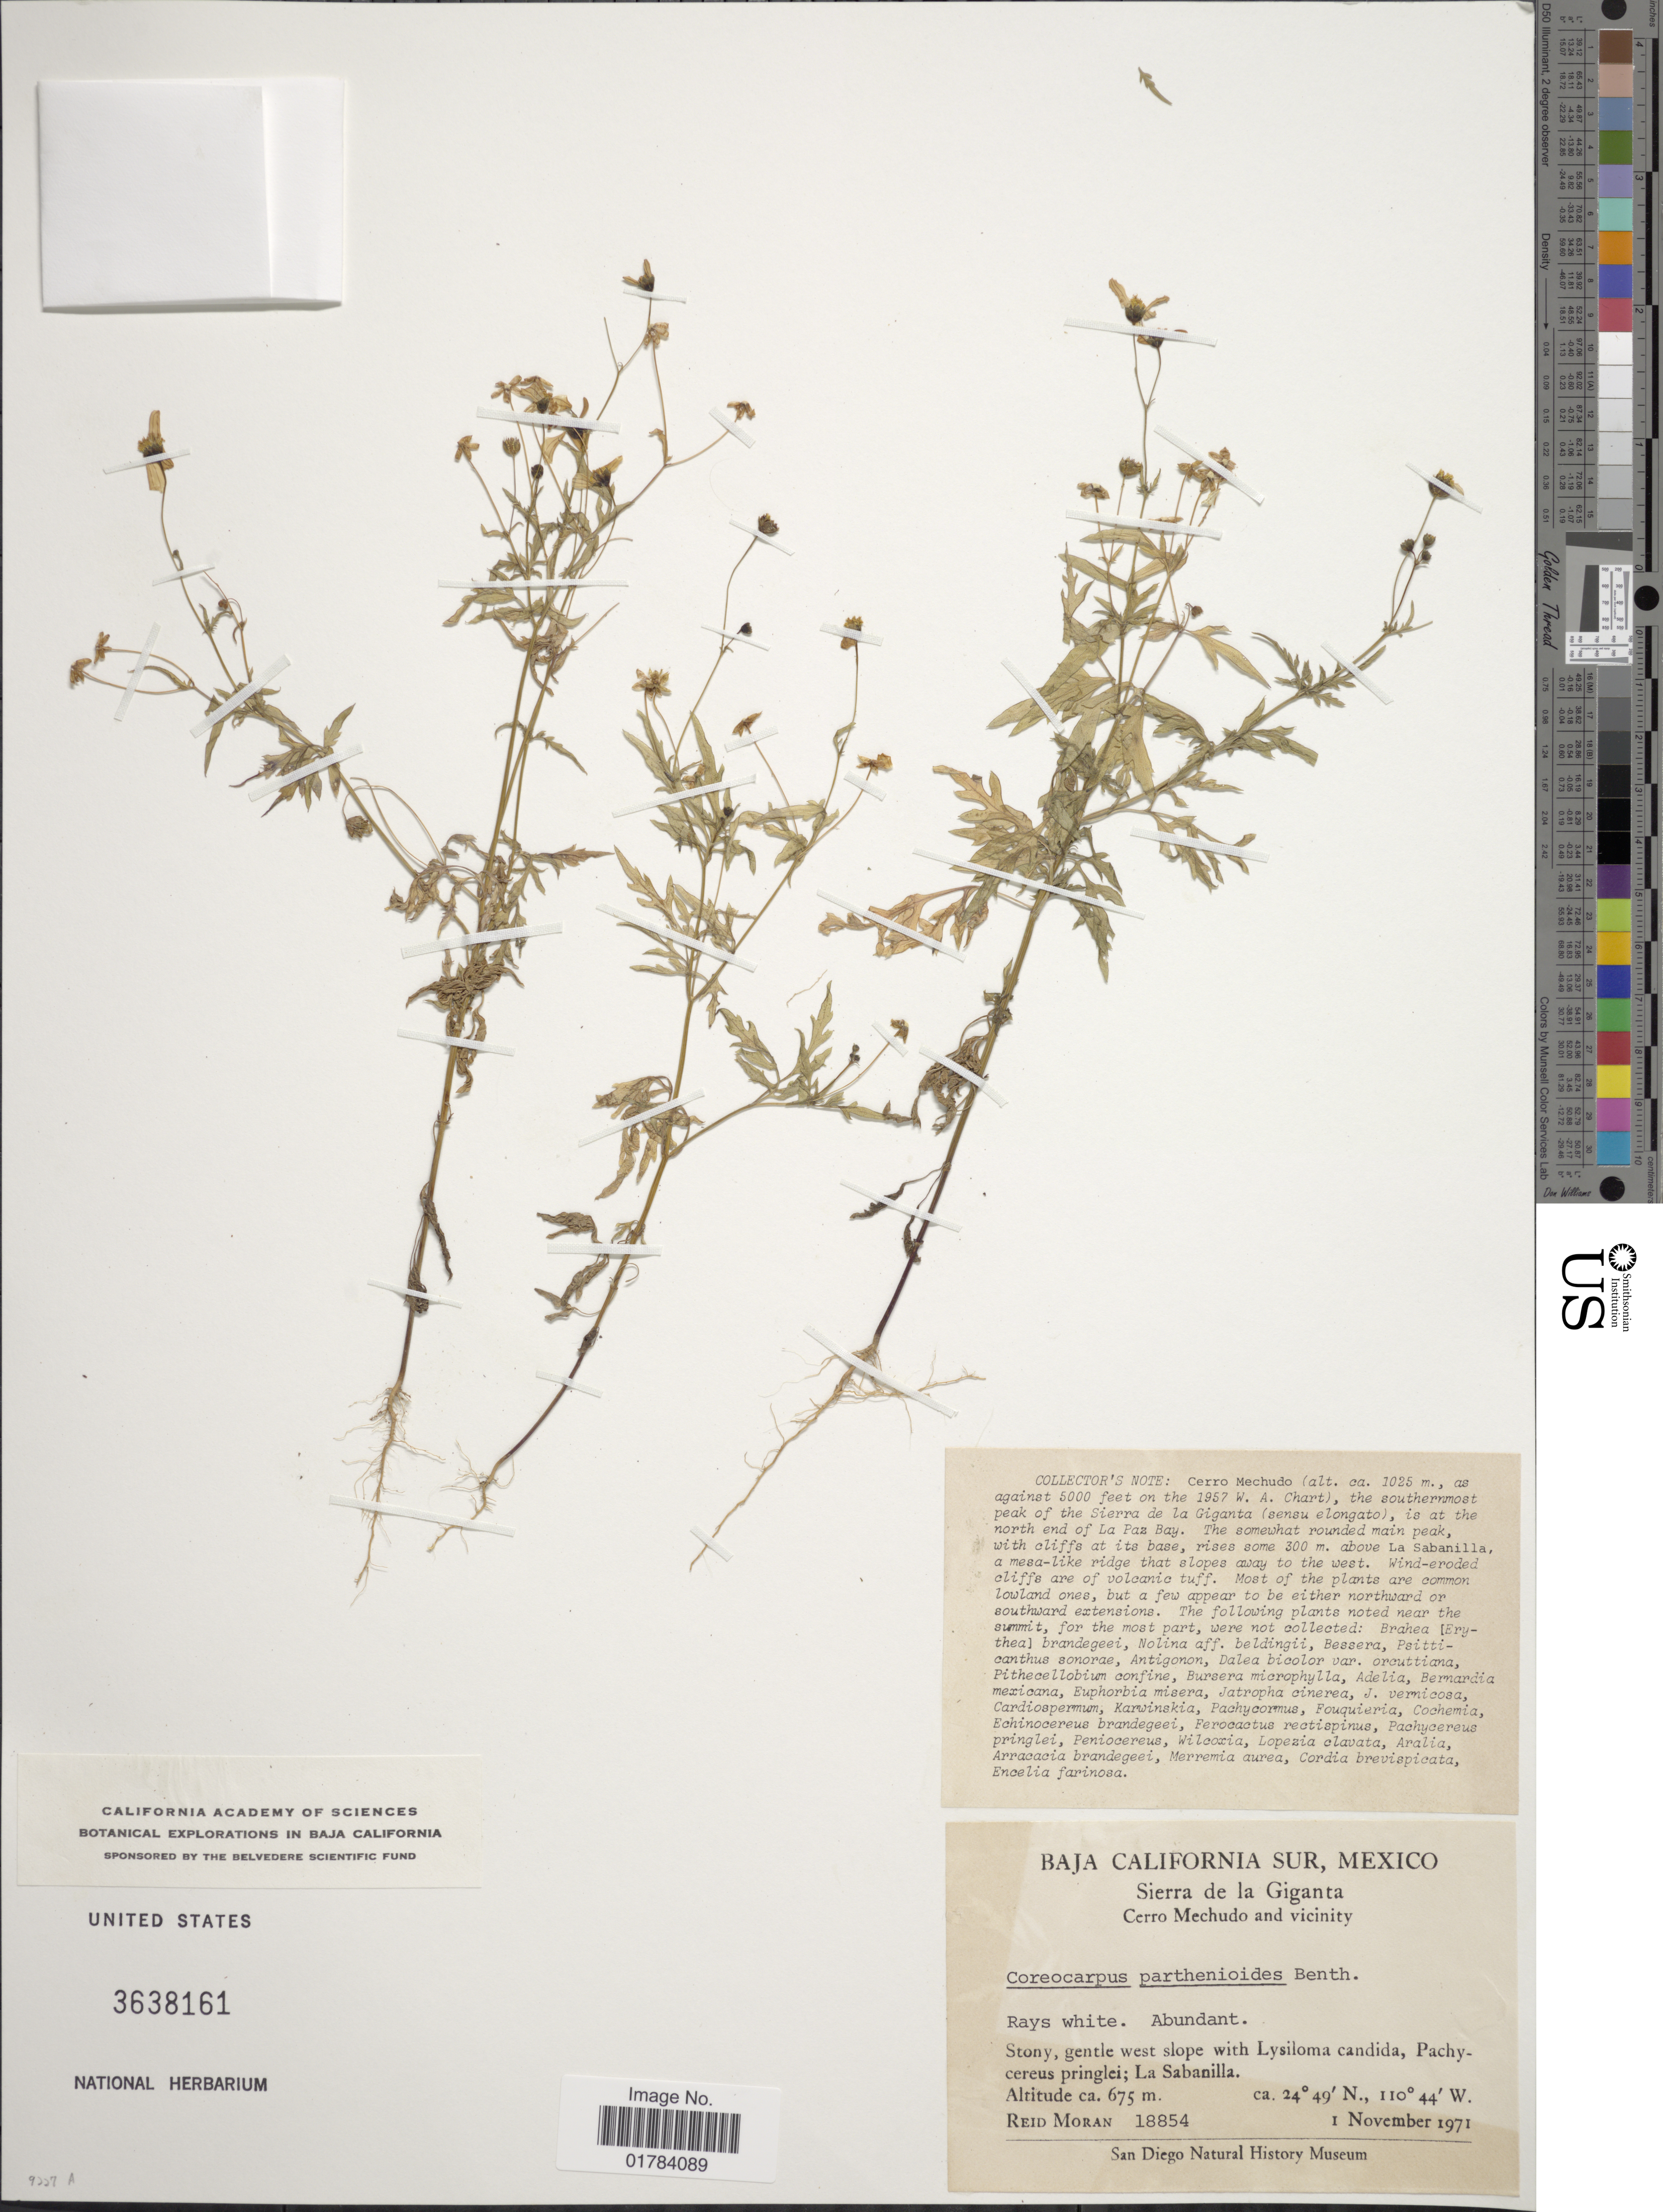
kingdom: Plantae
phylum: Tracheophyta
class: Magnoliopsida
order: Asterales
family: Asteraceae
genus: Coreocarpus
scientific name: Coreocarpus parthenioides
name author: Benth.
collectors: R. V. Moran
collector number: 18854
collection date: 1971-11-01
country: Mexico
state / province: Baja California Sur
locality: Sierra de la Giganta, Cerro Mechudo and vicinity; La Sabanilla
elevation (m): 675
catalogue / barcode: US 3638161